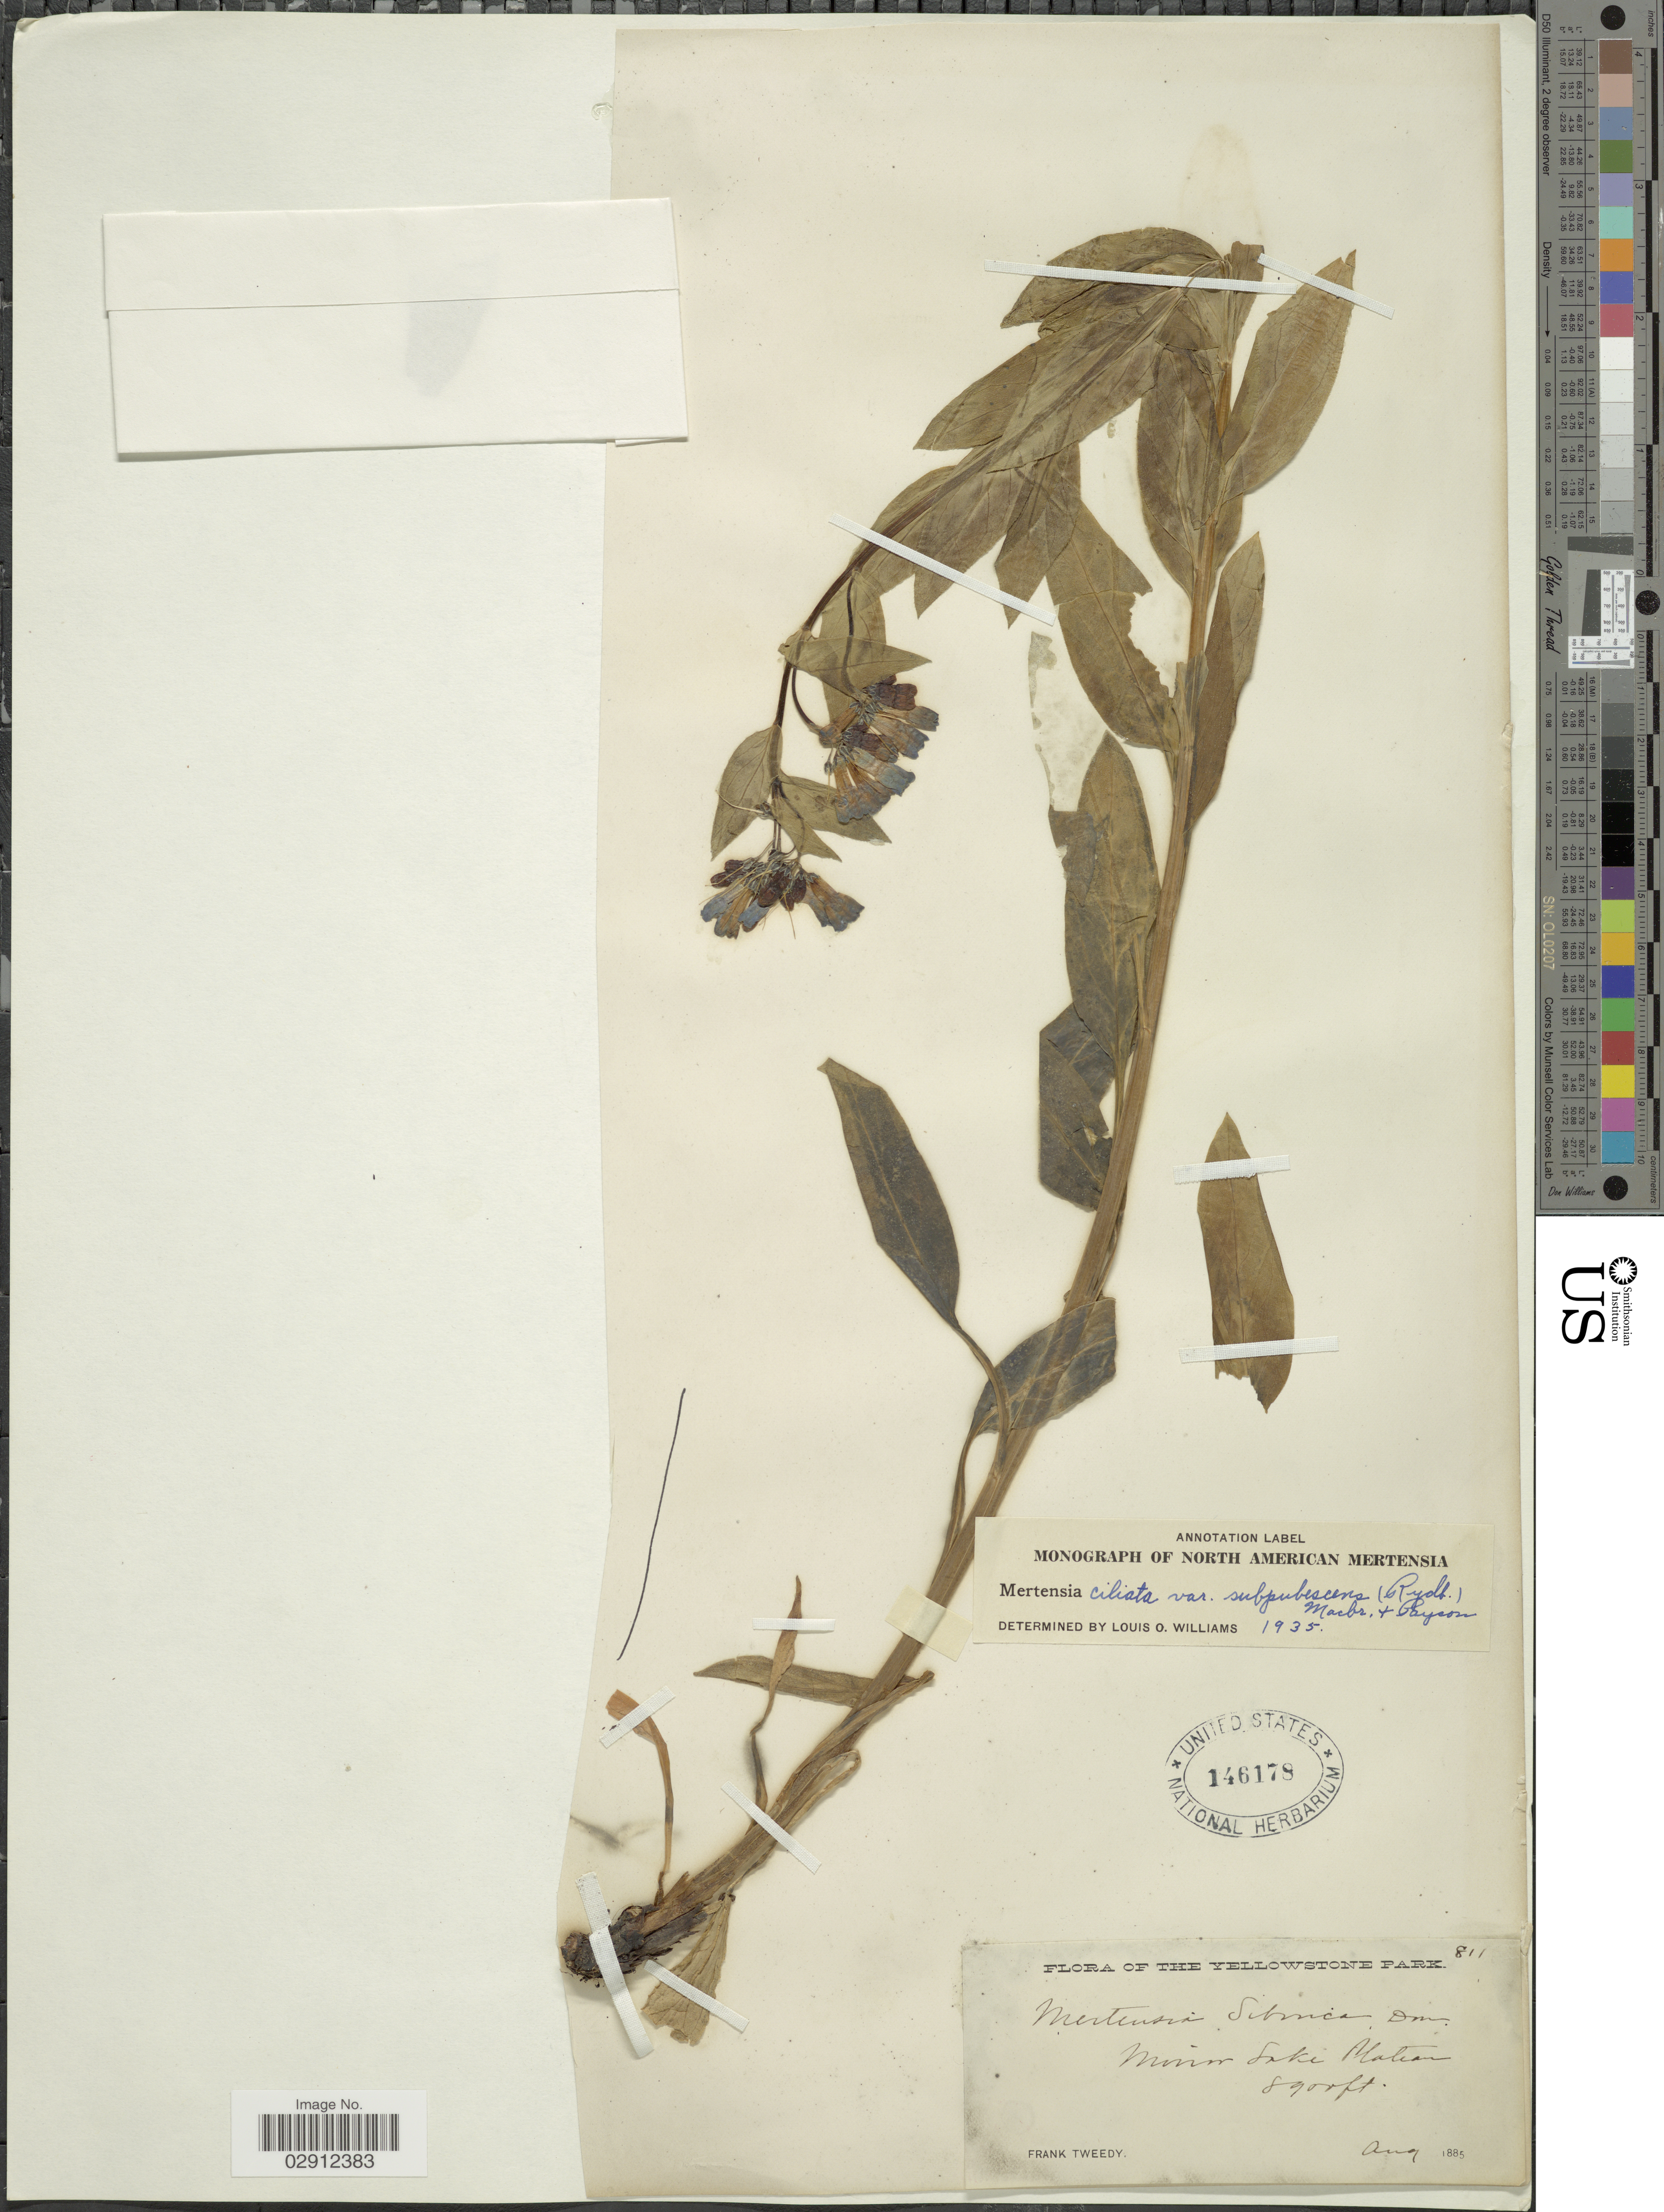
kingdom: Plantae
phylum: Tracheophyta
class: Magnoliopsida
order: Boraginales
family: Boraginaceae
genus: Mertensia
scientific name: Mertensia ciliata var. subpubescens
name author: (Rydb.) J.F. Macbr. & Payson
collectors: F. Tweedy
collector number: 811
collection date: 1885-08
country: United States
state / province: Wyoming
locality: Yellowstone Park. Mirror Lake Plateau.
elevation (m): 2713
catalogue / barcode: US 146178